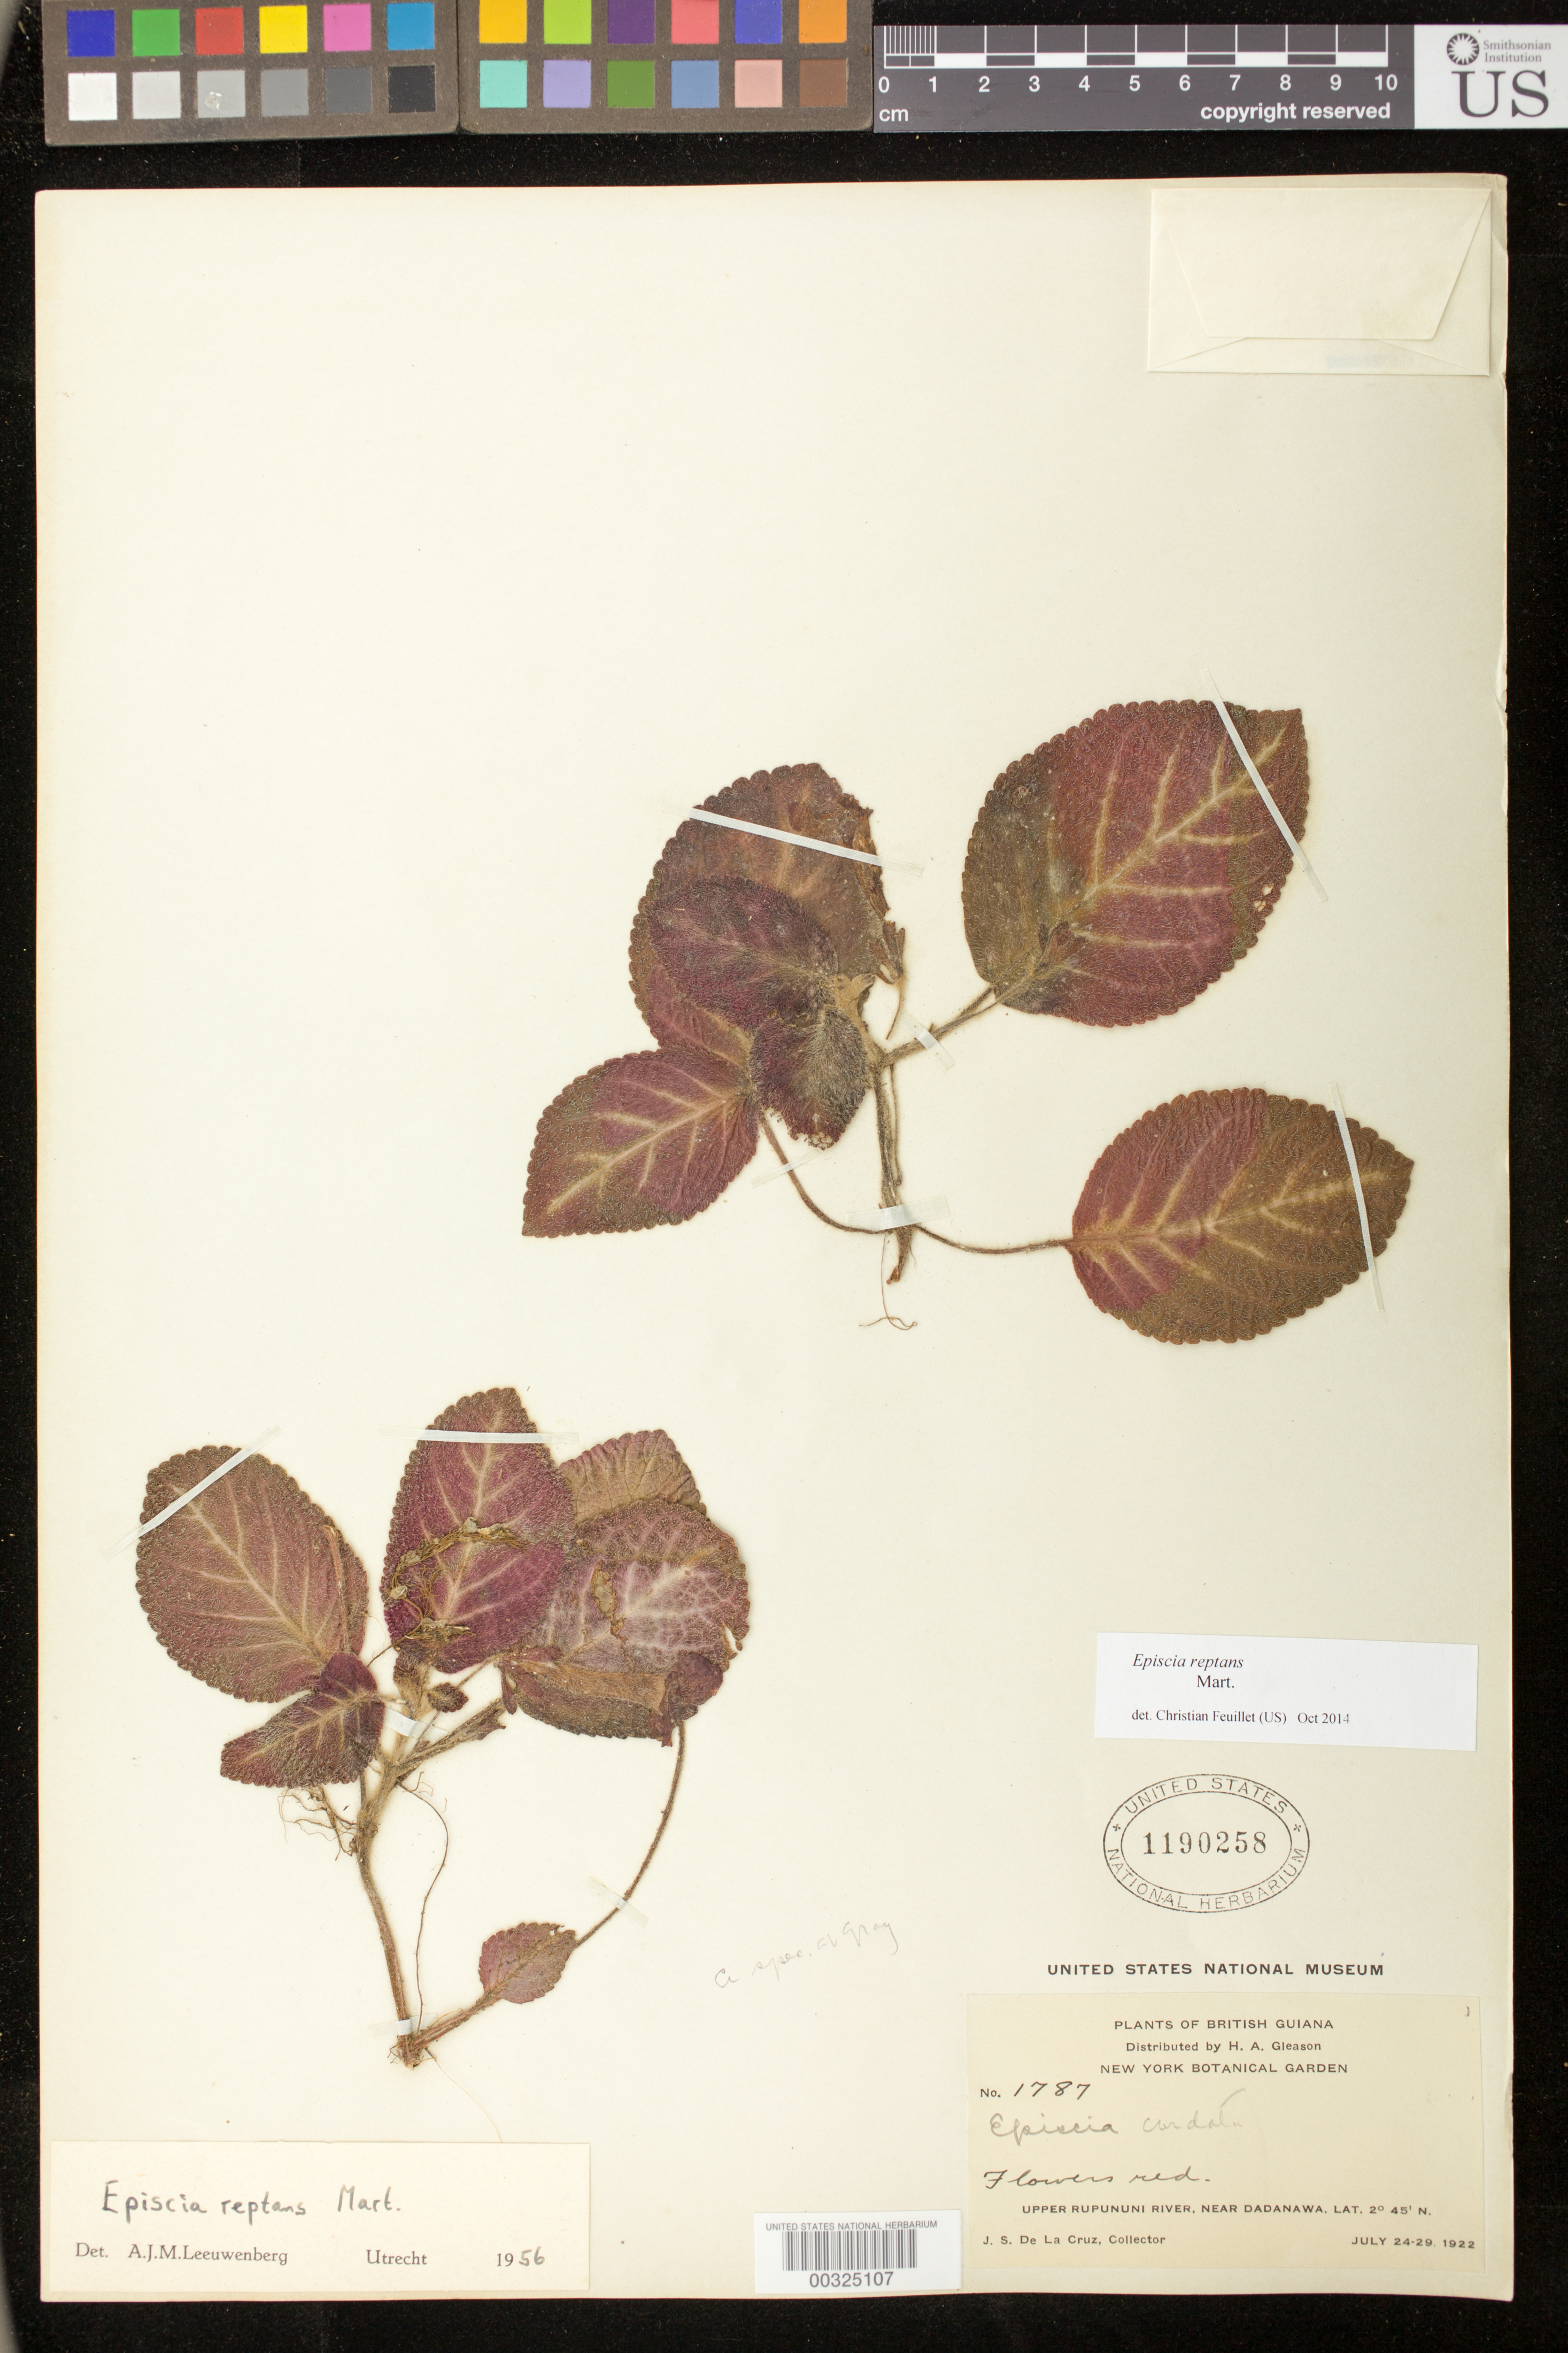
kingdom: Plantae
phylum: Tracheophyta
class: Magnoliopsida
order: Lamiales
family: Gesneriaceae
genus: Episcia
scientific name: Episcia reptans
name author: Mart.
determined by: Leeuwenberg, A. J. M.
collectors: J. S. de la Cruz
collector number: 1787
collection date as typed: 24-29 Jul 1922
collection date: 1922-07-24/1922-07-29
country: Guyana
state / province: U. Takutu-U. Essequibo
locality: Upper Rupununi River, near Dadanawa, lat. 2° 45' N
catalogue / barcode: US 1190258